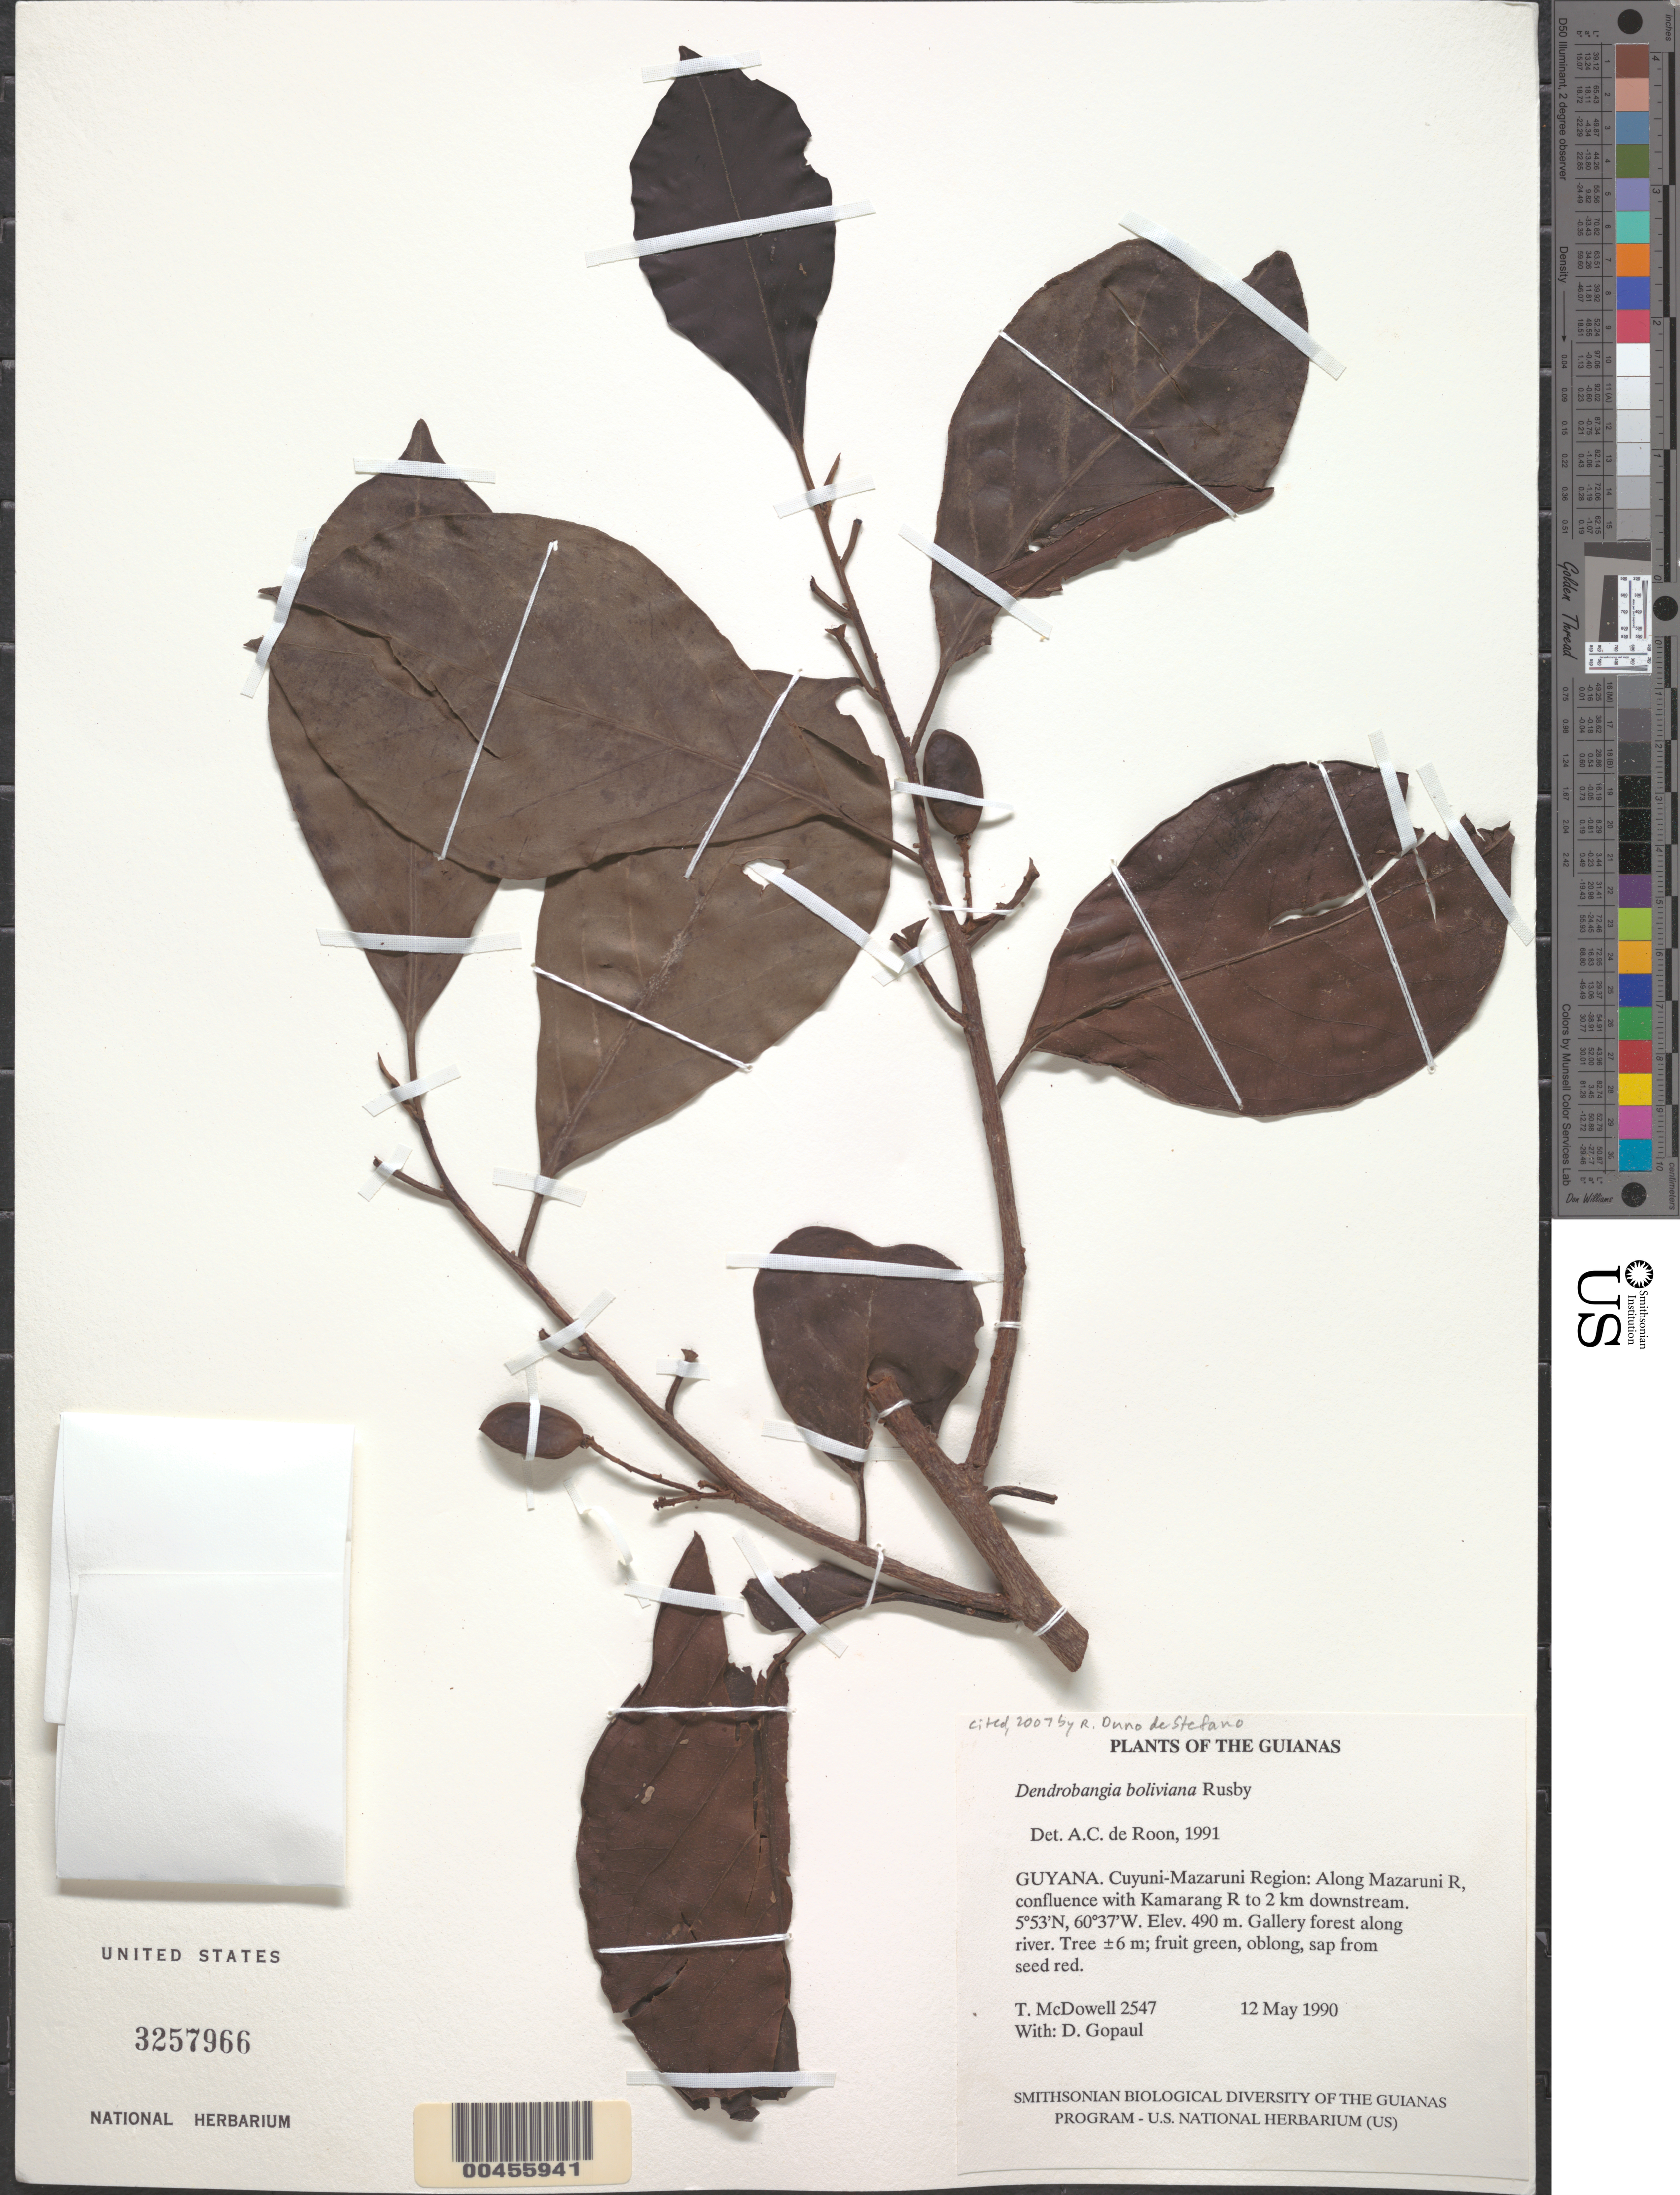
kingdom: Plantae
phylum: Tracheophyta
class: Magnoliopsida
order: Metteniusales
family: Metteniusaceae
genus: Dendrobangia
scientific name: Dendrobangia boliviana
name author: Rusby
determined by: de Roon, A. C.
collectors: T. McDowell & D. Gopaul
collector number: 2547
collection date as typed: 12 May 1990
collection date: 1990-05-12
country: Guyana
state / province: Cuyuni-Mazaruni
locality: Along Mazaruni R, confluence with Kamarang R to 2 km downstream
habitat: Gallery forest along river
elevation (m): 490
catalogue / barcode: US 3257966